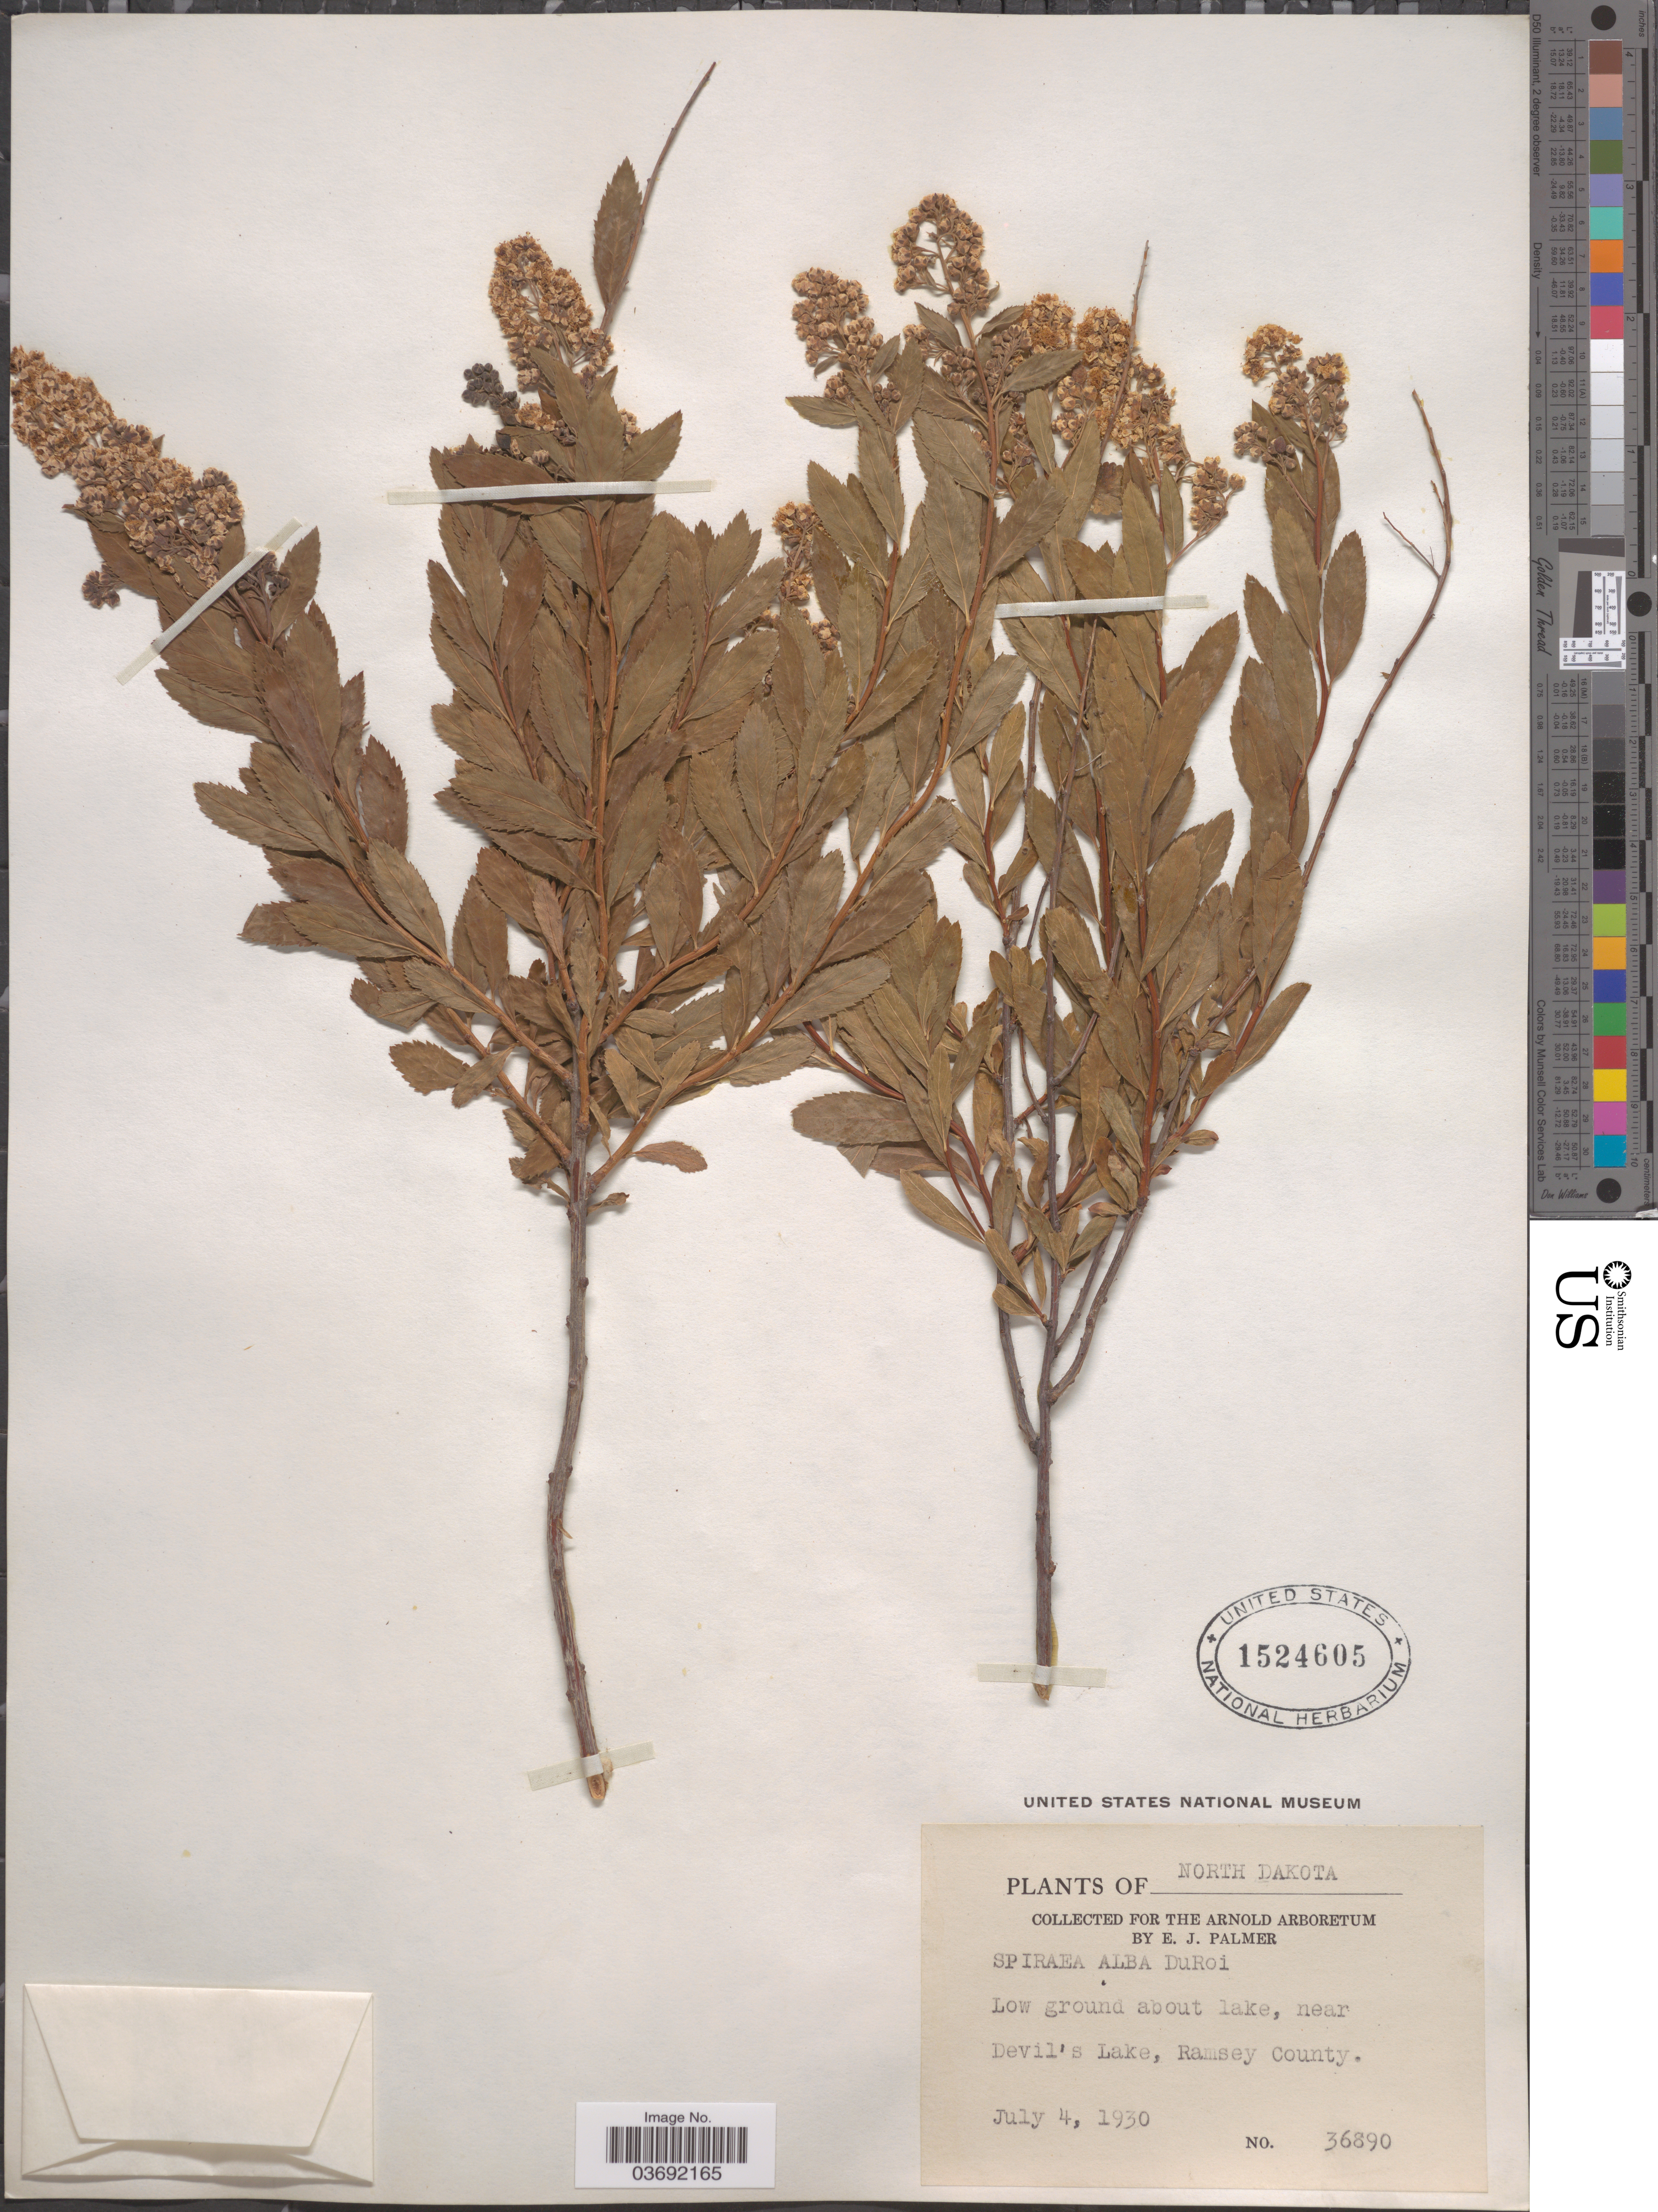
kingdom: Plantae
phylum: Tracheophyta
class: Magnoliopsida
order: Rosales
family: Rosaceae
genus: Spiraea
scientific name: Spiraea alba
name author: Du Roi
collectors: E. J. Palmer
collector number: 36890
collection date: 1930-07-04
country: United States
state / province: North Dakota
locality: Near Devil's Lake, Ramsey County.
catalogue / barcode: US 1524605